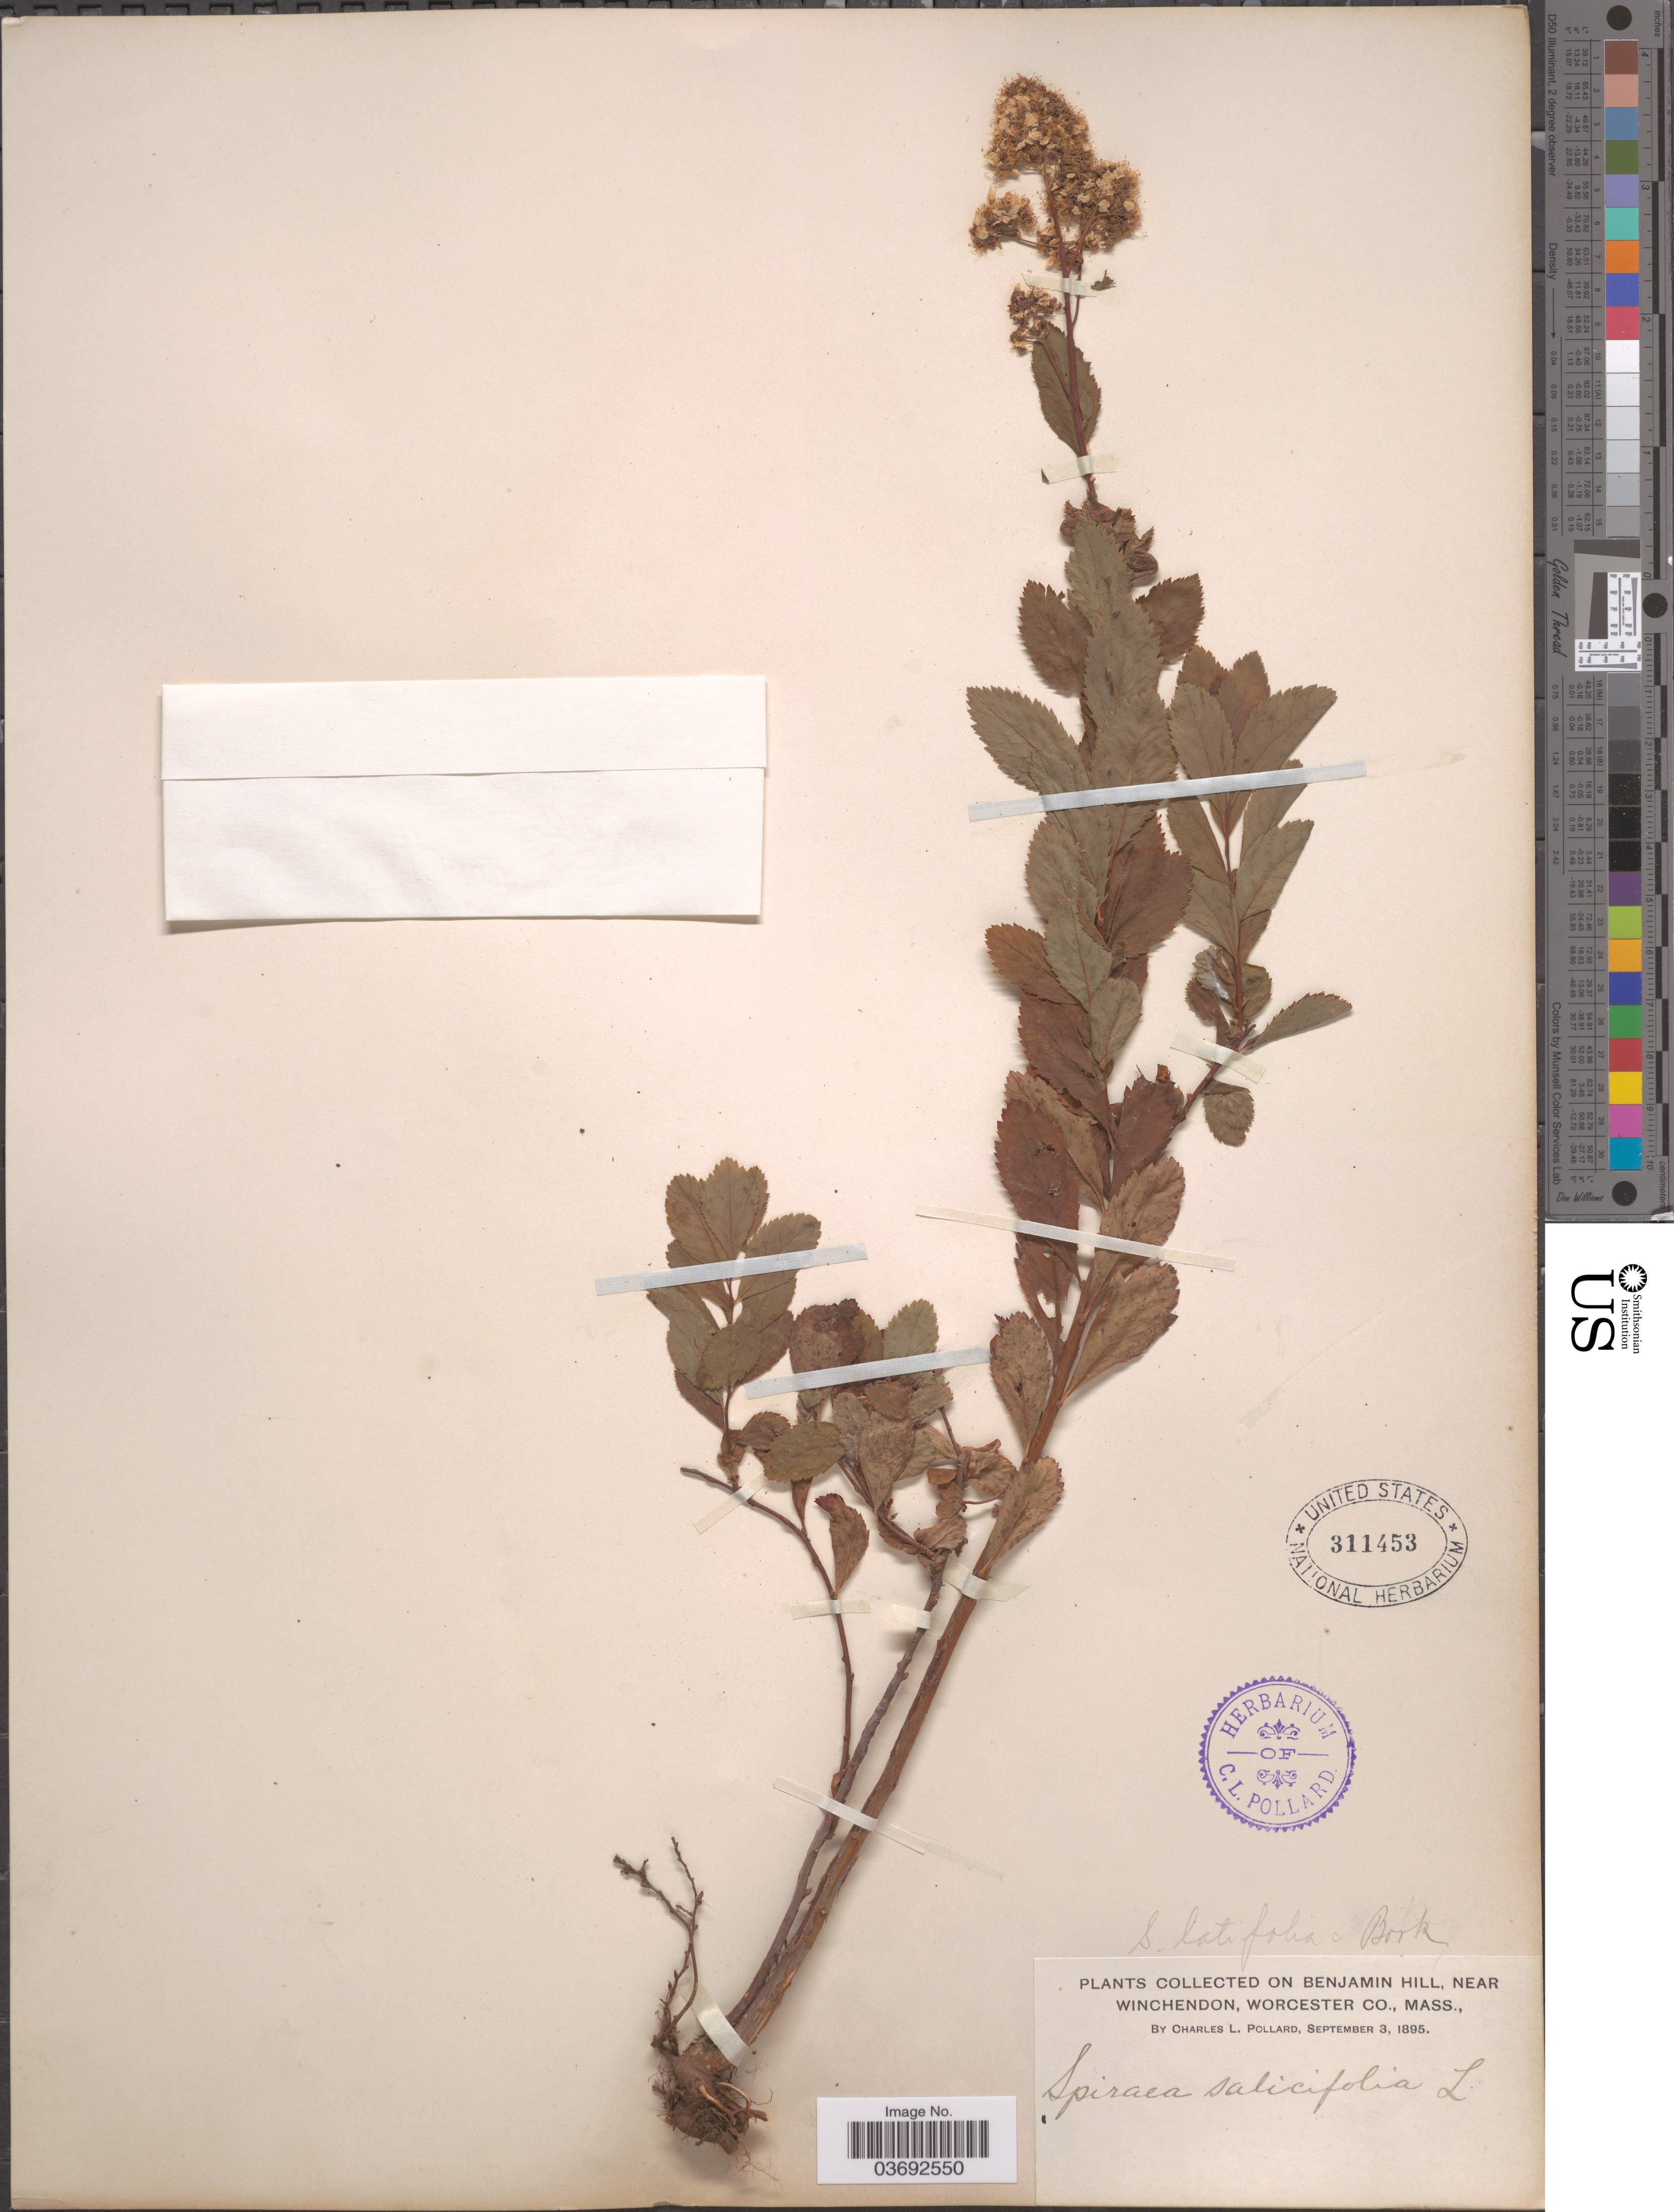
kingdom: Plantae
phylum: Tracheophyta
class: Magnoliopsida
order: Rosales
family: Rosaceae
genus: Spiraea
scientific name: Spiraea latifolia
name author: Borkh.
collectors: C. L. Pollard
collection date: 1895-09-03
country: United States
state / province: Massachusetts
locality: On Benjamin Hill, near Winchendon, Worcester Co.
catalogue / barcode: US 311453